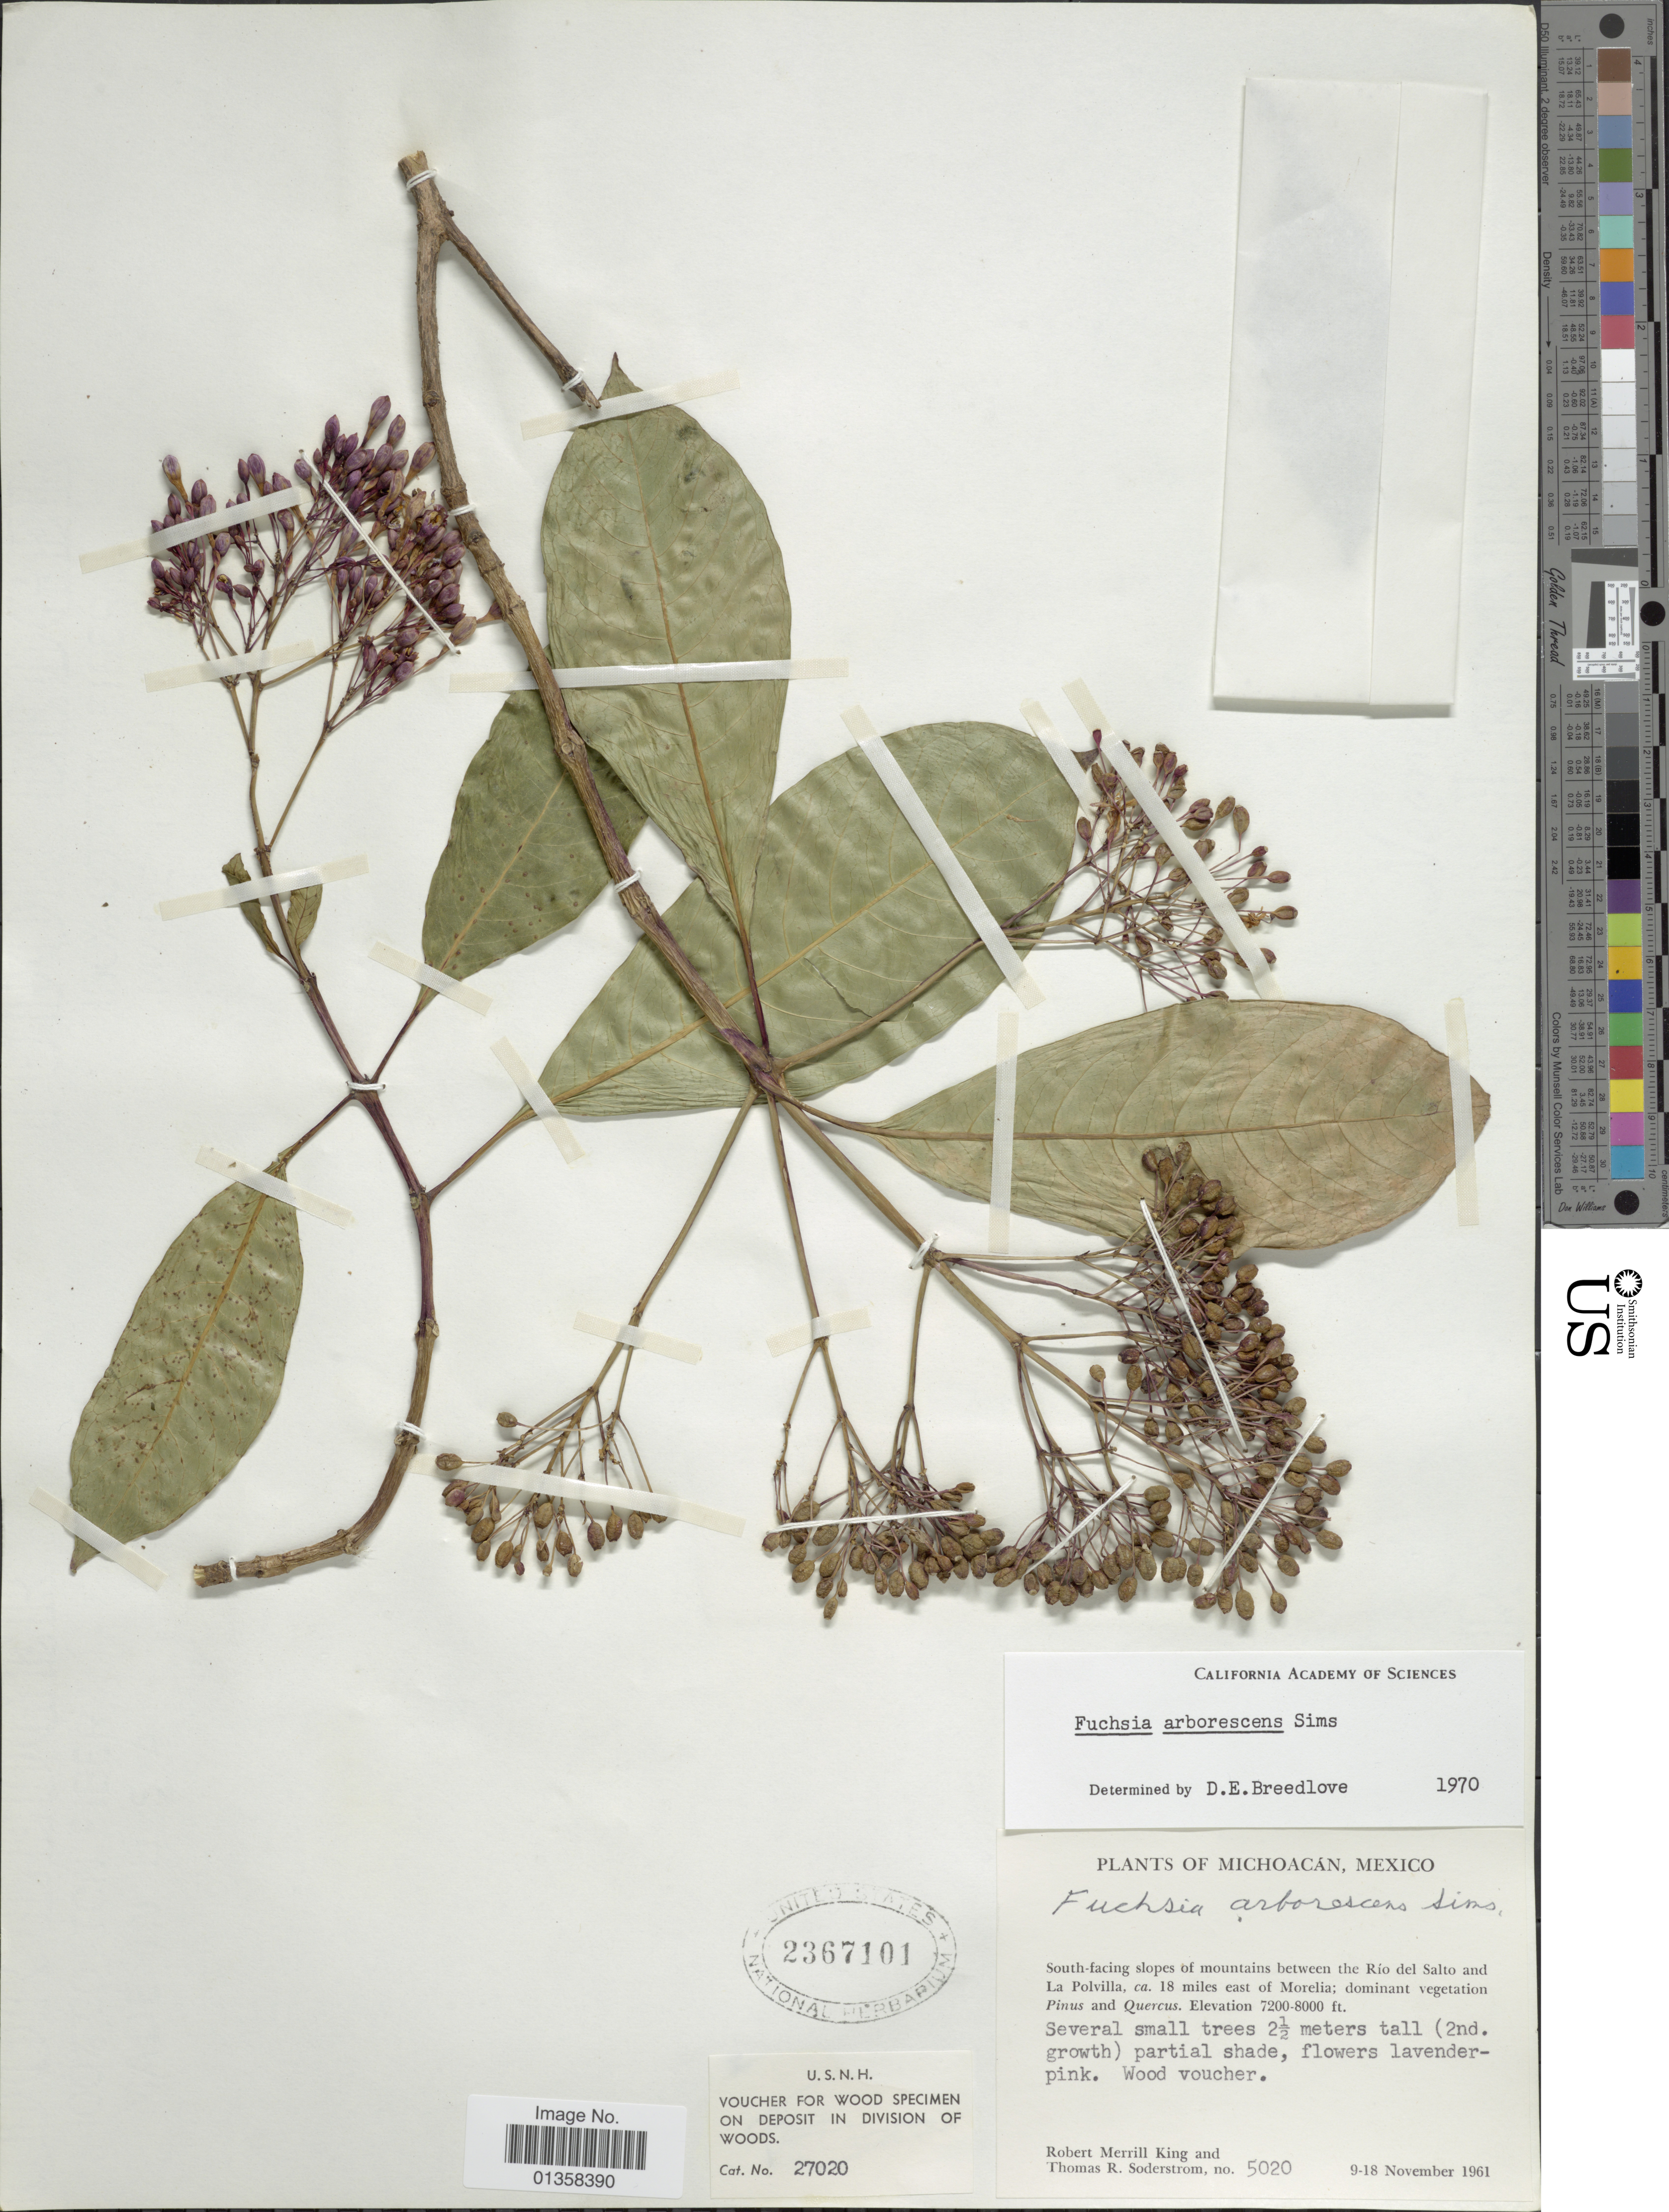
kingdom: Plantae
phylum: Tracheophyta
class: Magnoliopsida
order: Myrtales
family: Onagraceae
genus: Fuchsia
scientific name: Fuchsia arborescens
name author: Sims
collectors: R. M. King & T. R. Soderstrom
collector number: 5020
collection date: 1961-11-09/1961-11-18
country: Mexico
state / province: Michoacán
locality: South-facing slopes of mountains between the Río del Salto and La Polvilla, ca. 18 miles east of Morelia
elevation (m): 2195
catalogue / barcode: US 2367101